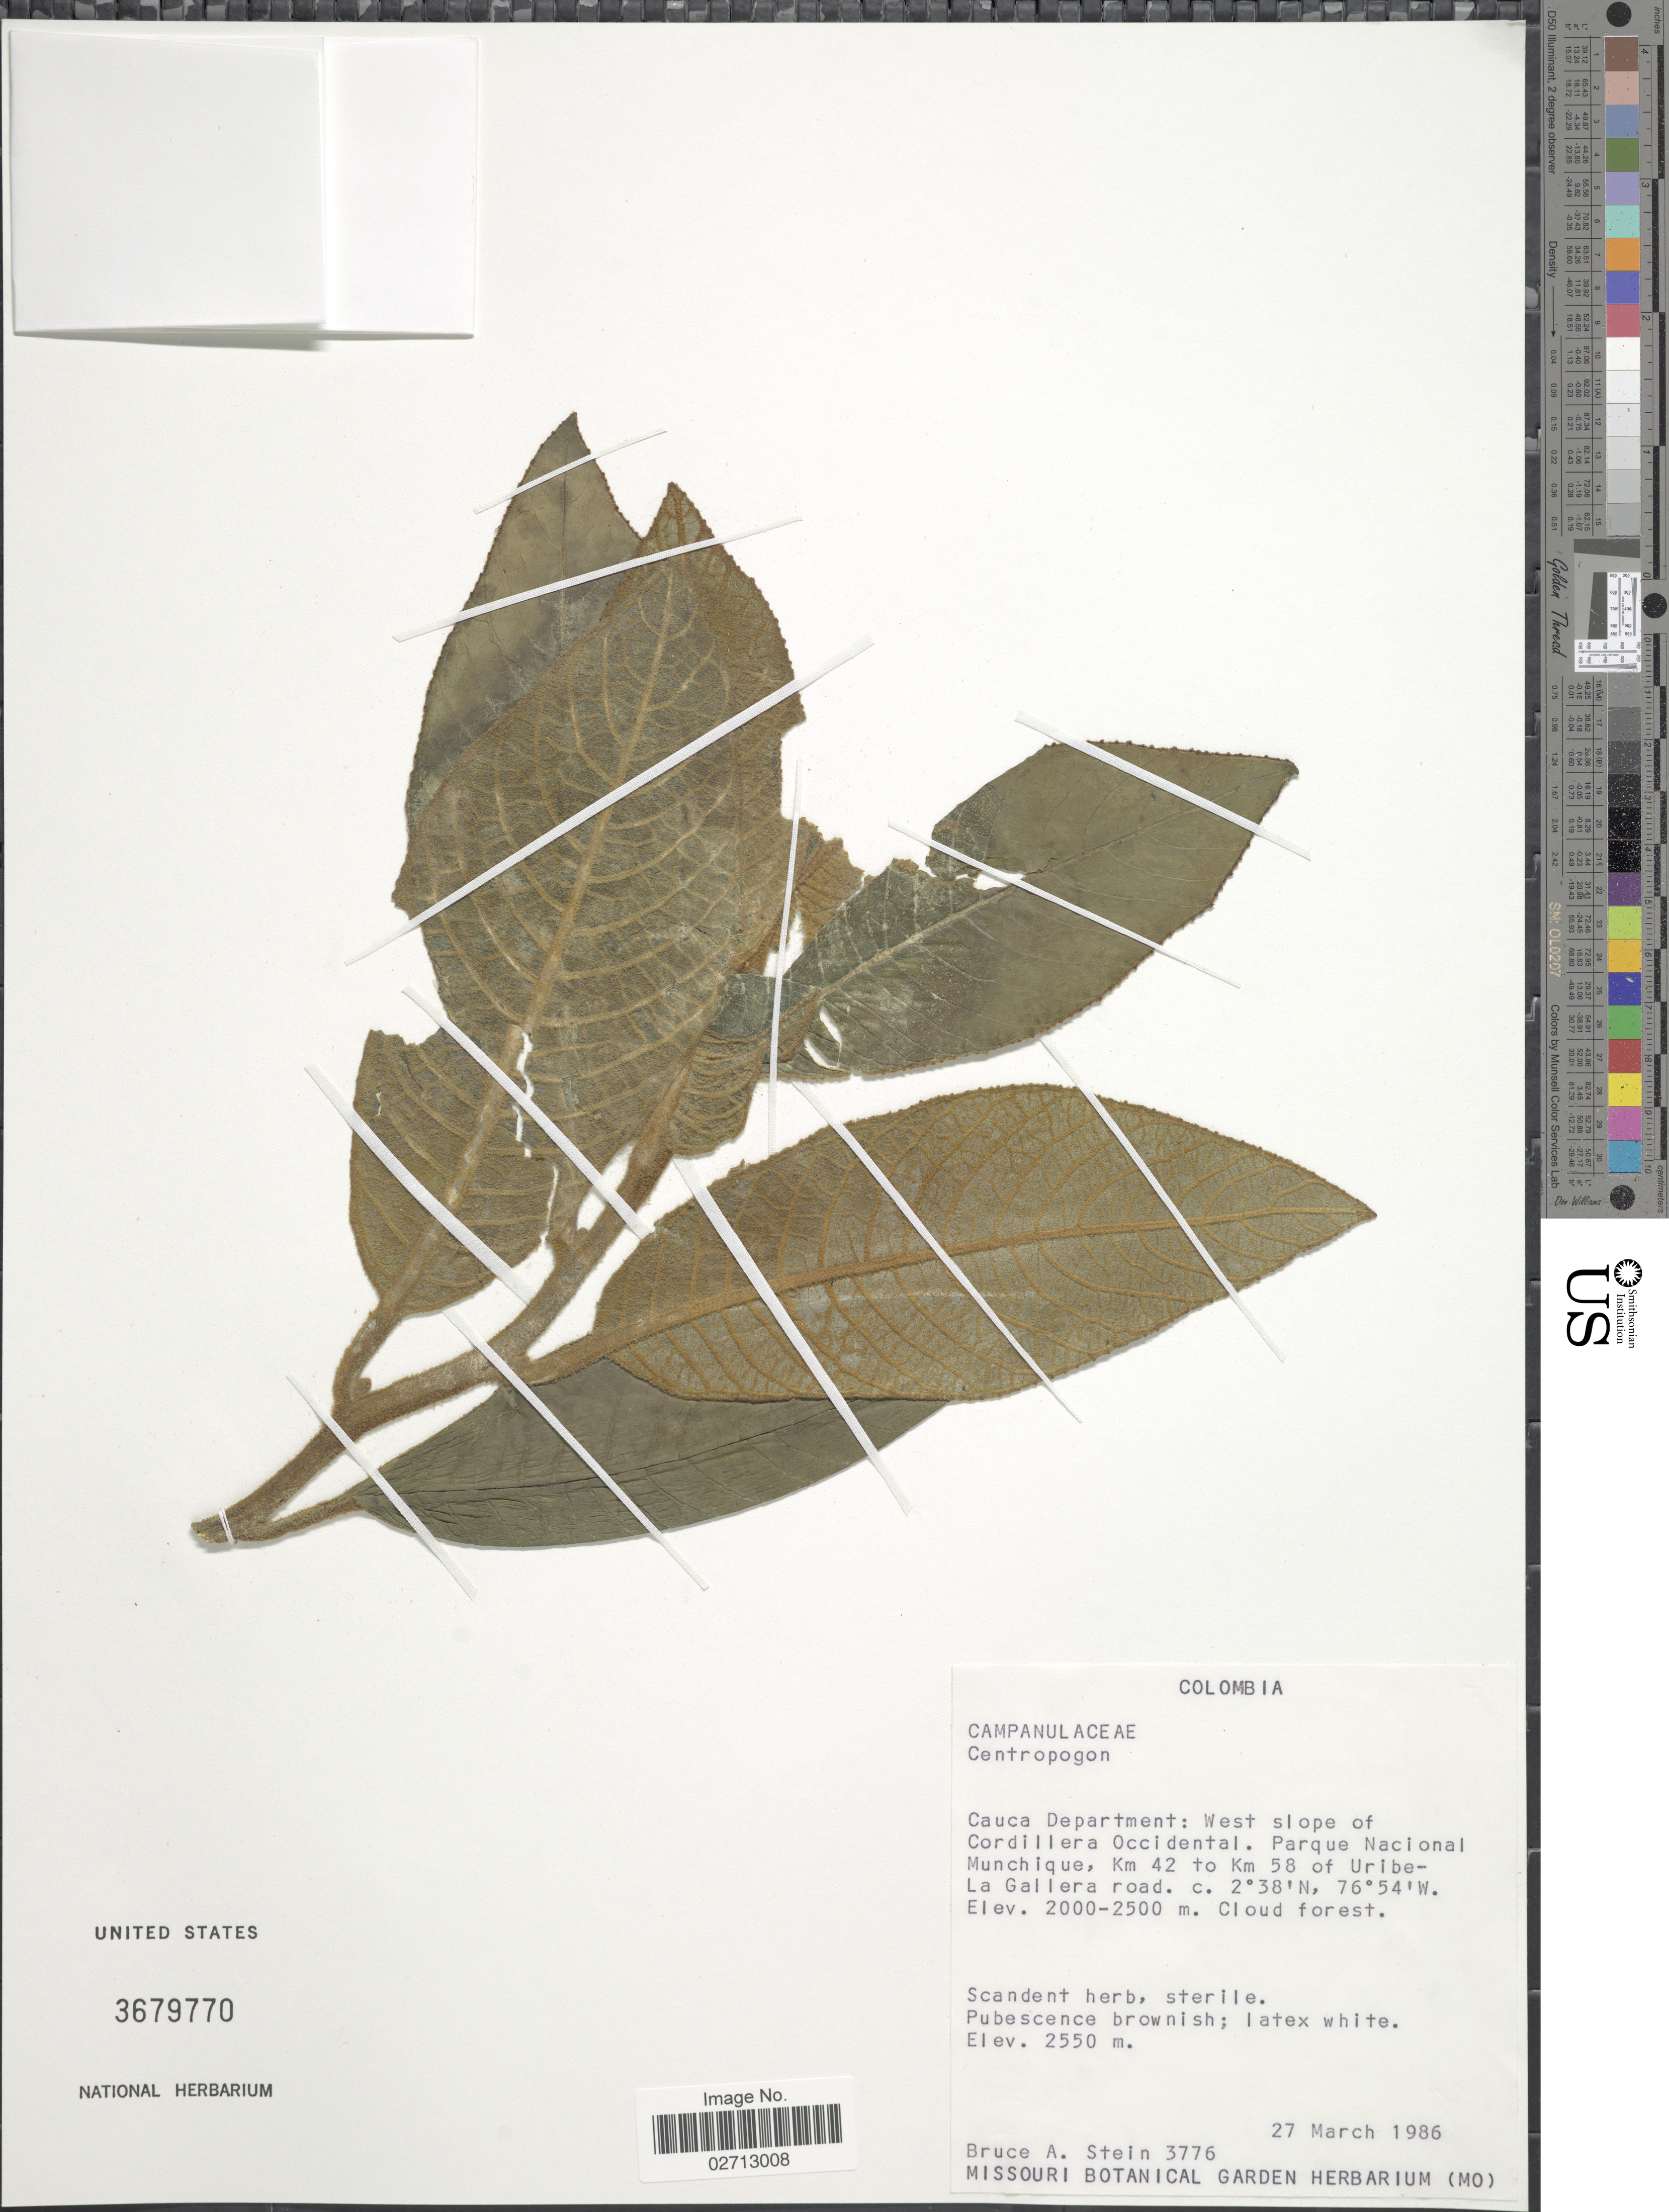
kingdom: Plantae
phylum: Tracheophyta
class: Magnoliopsida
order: Asterales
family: Campanulaceae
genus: Centropogon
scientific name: Centropogon sp.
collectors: B. A. Stein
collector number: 3776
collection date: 1986-03-27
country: Colombia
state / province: Cauca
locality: West slope of Cordillera Occidental. Parque Nacional Munchique, Km 42 to Km 58 of Uribe-La Gallera road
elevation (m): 2000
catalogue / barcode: US 3679770